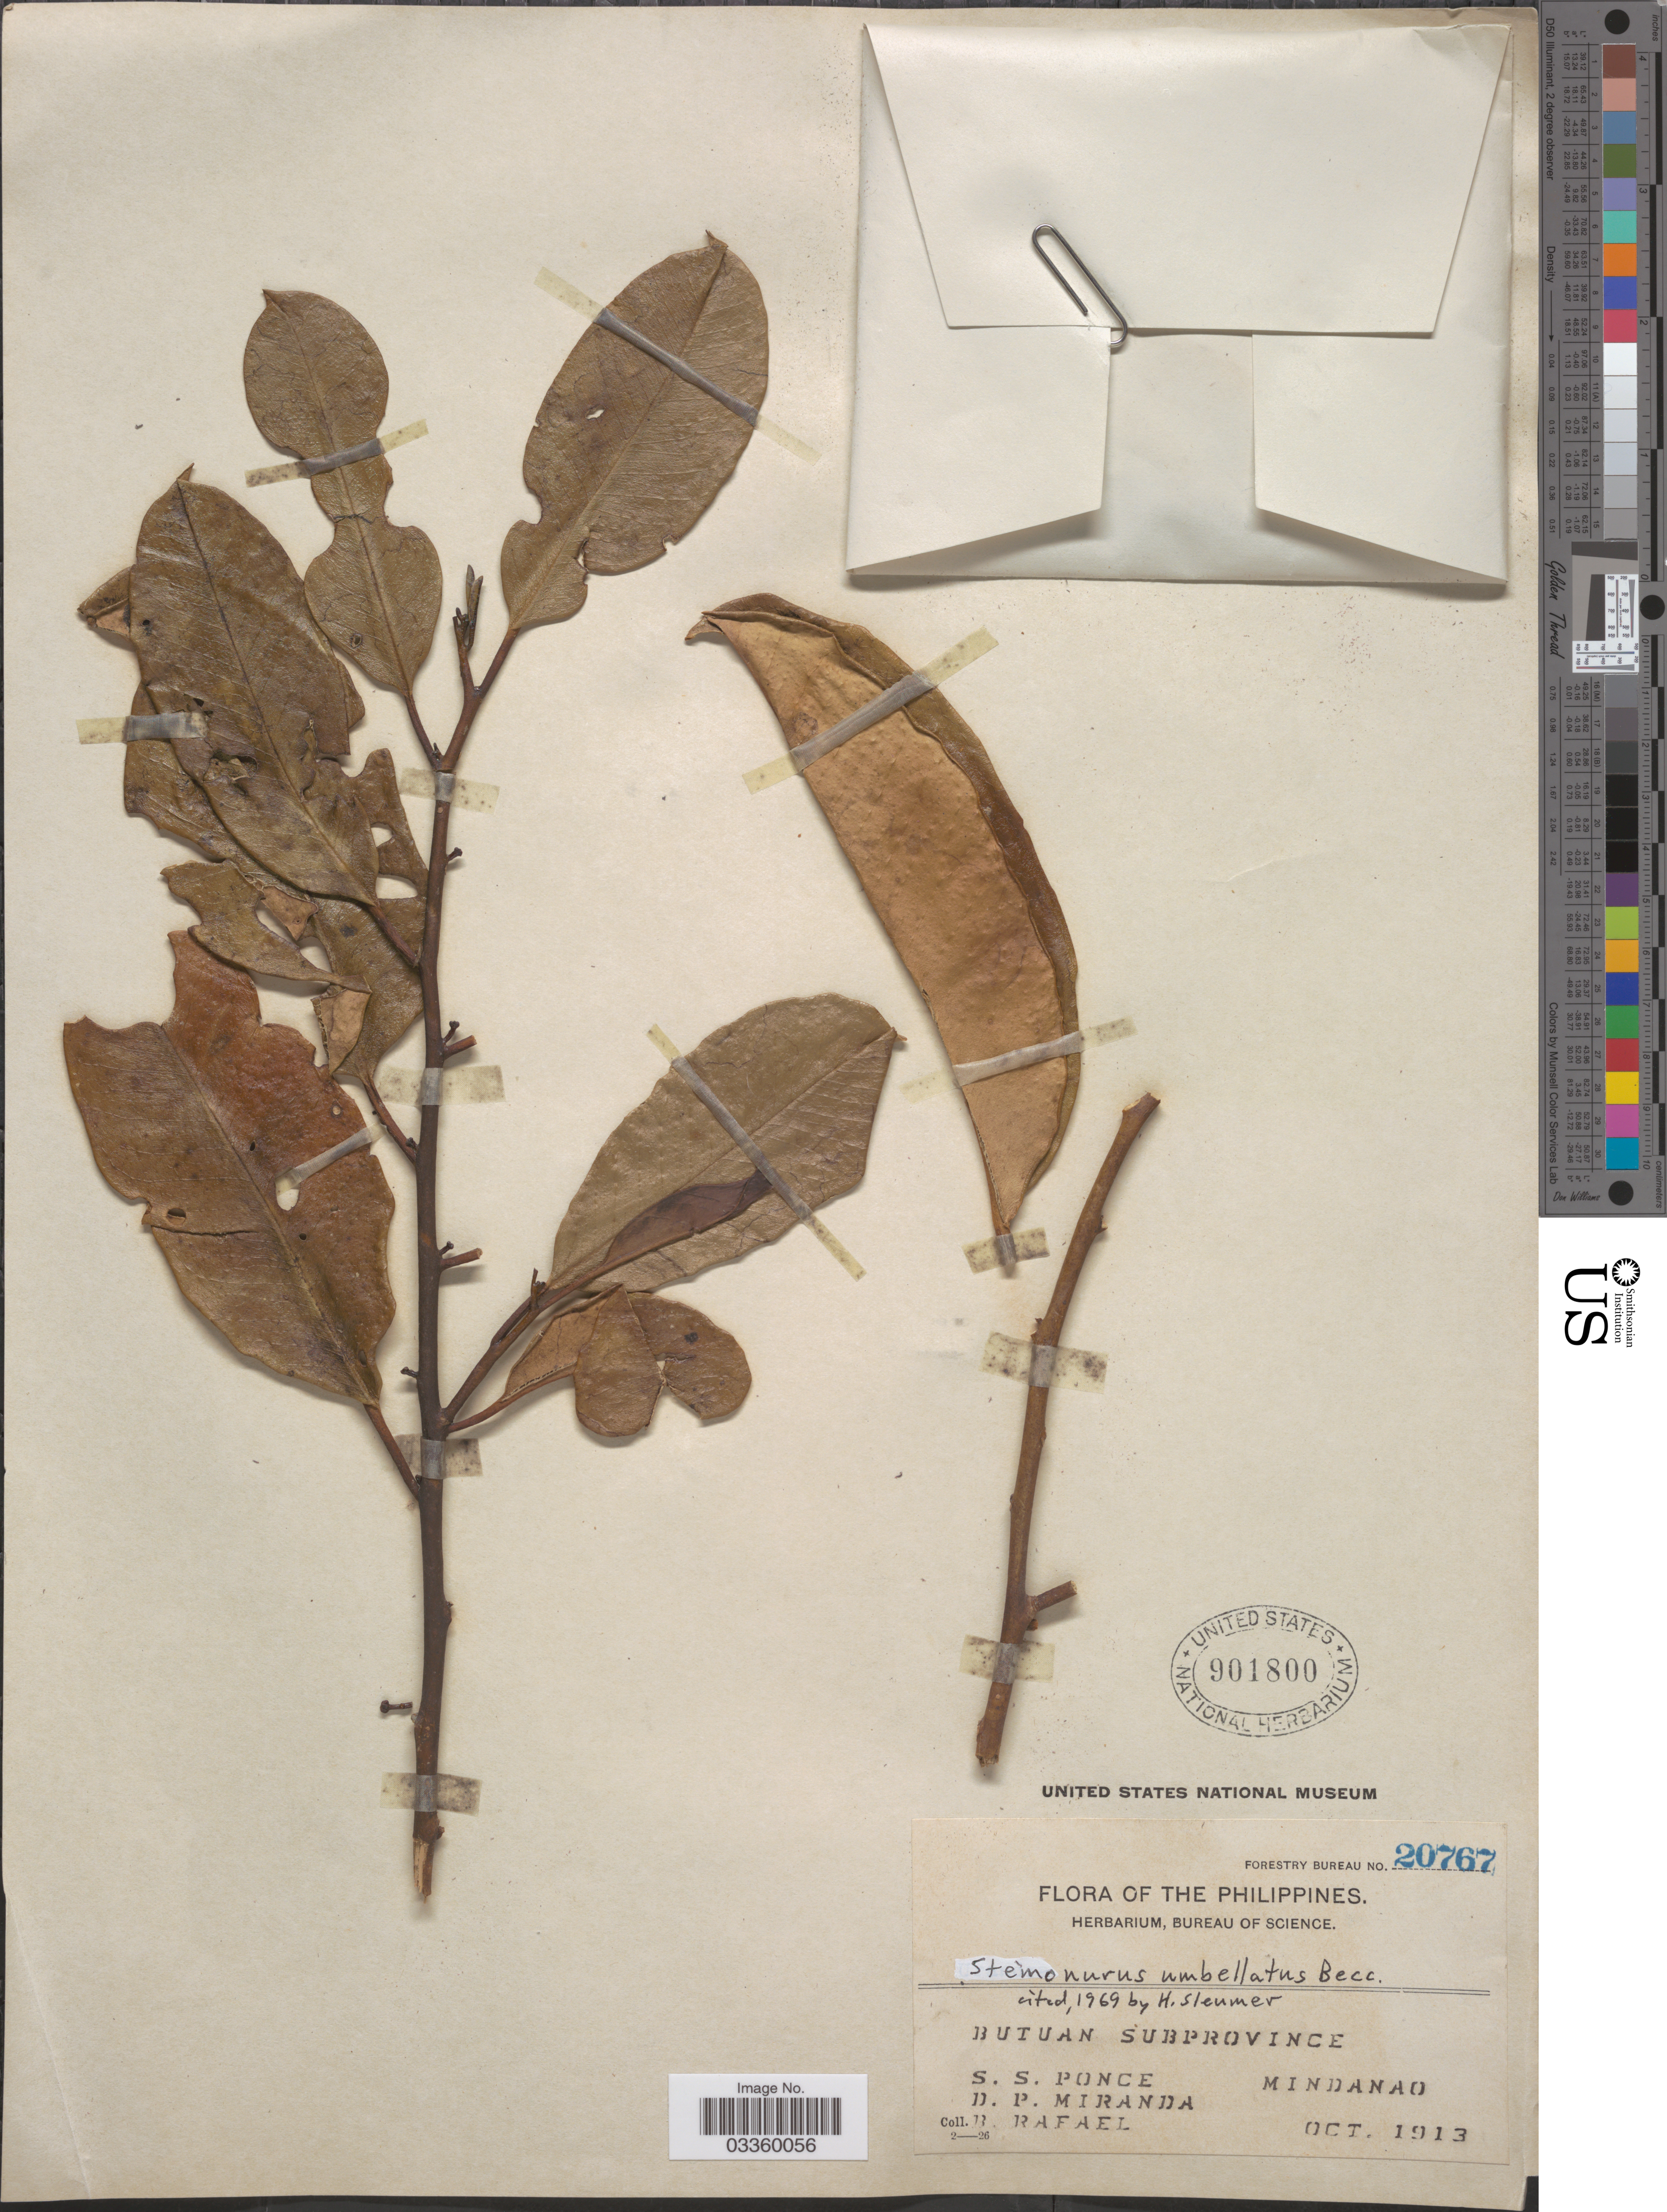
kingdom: Plantae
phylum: Tracheophyta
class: Magnoliopsida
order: Cardiopteridales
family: Stemonuraceae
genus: Stemonurus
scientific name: Stemonurus umbellatus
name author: Becc.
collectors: S. Ponce, D. P. Miranda & B. Rafael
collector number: Forestry Bureau 20767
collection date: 1913-10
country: Philippines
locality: Butuan Subprovince. Mindanao.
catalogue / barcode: US 901800